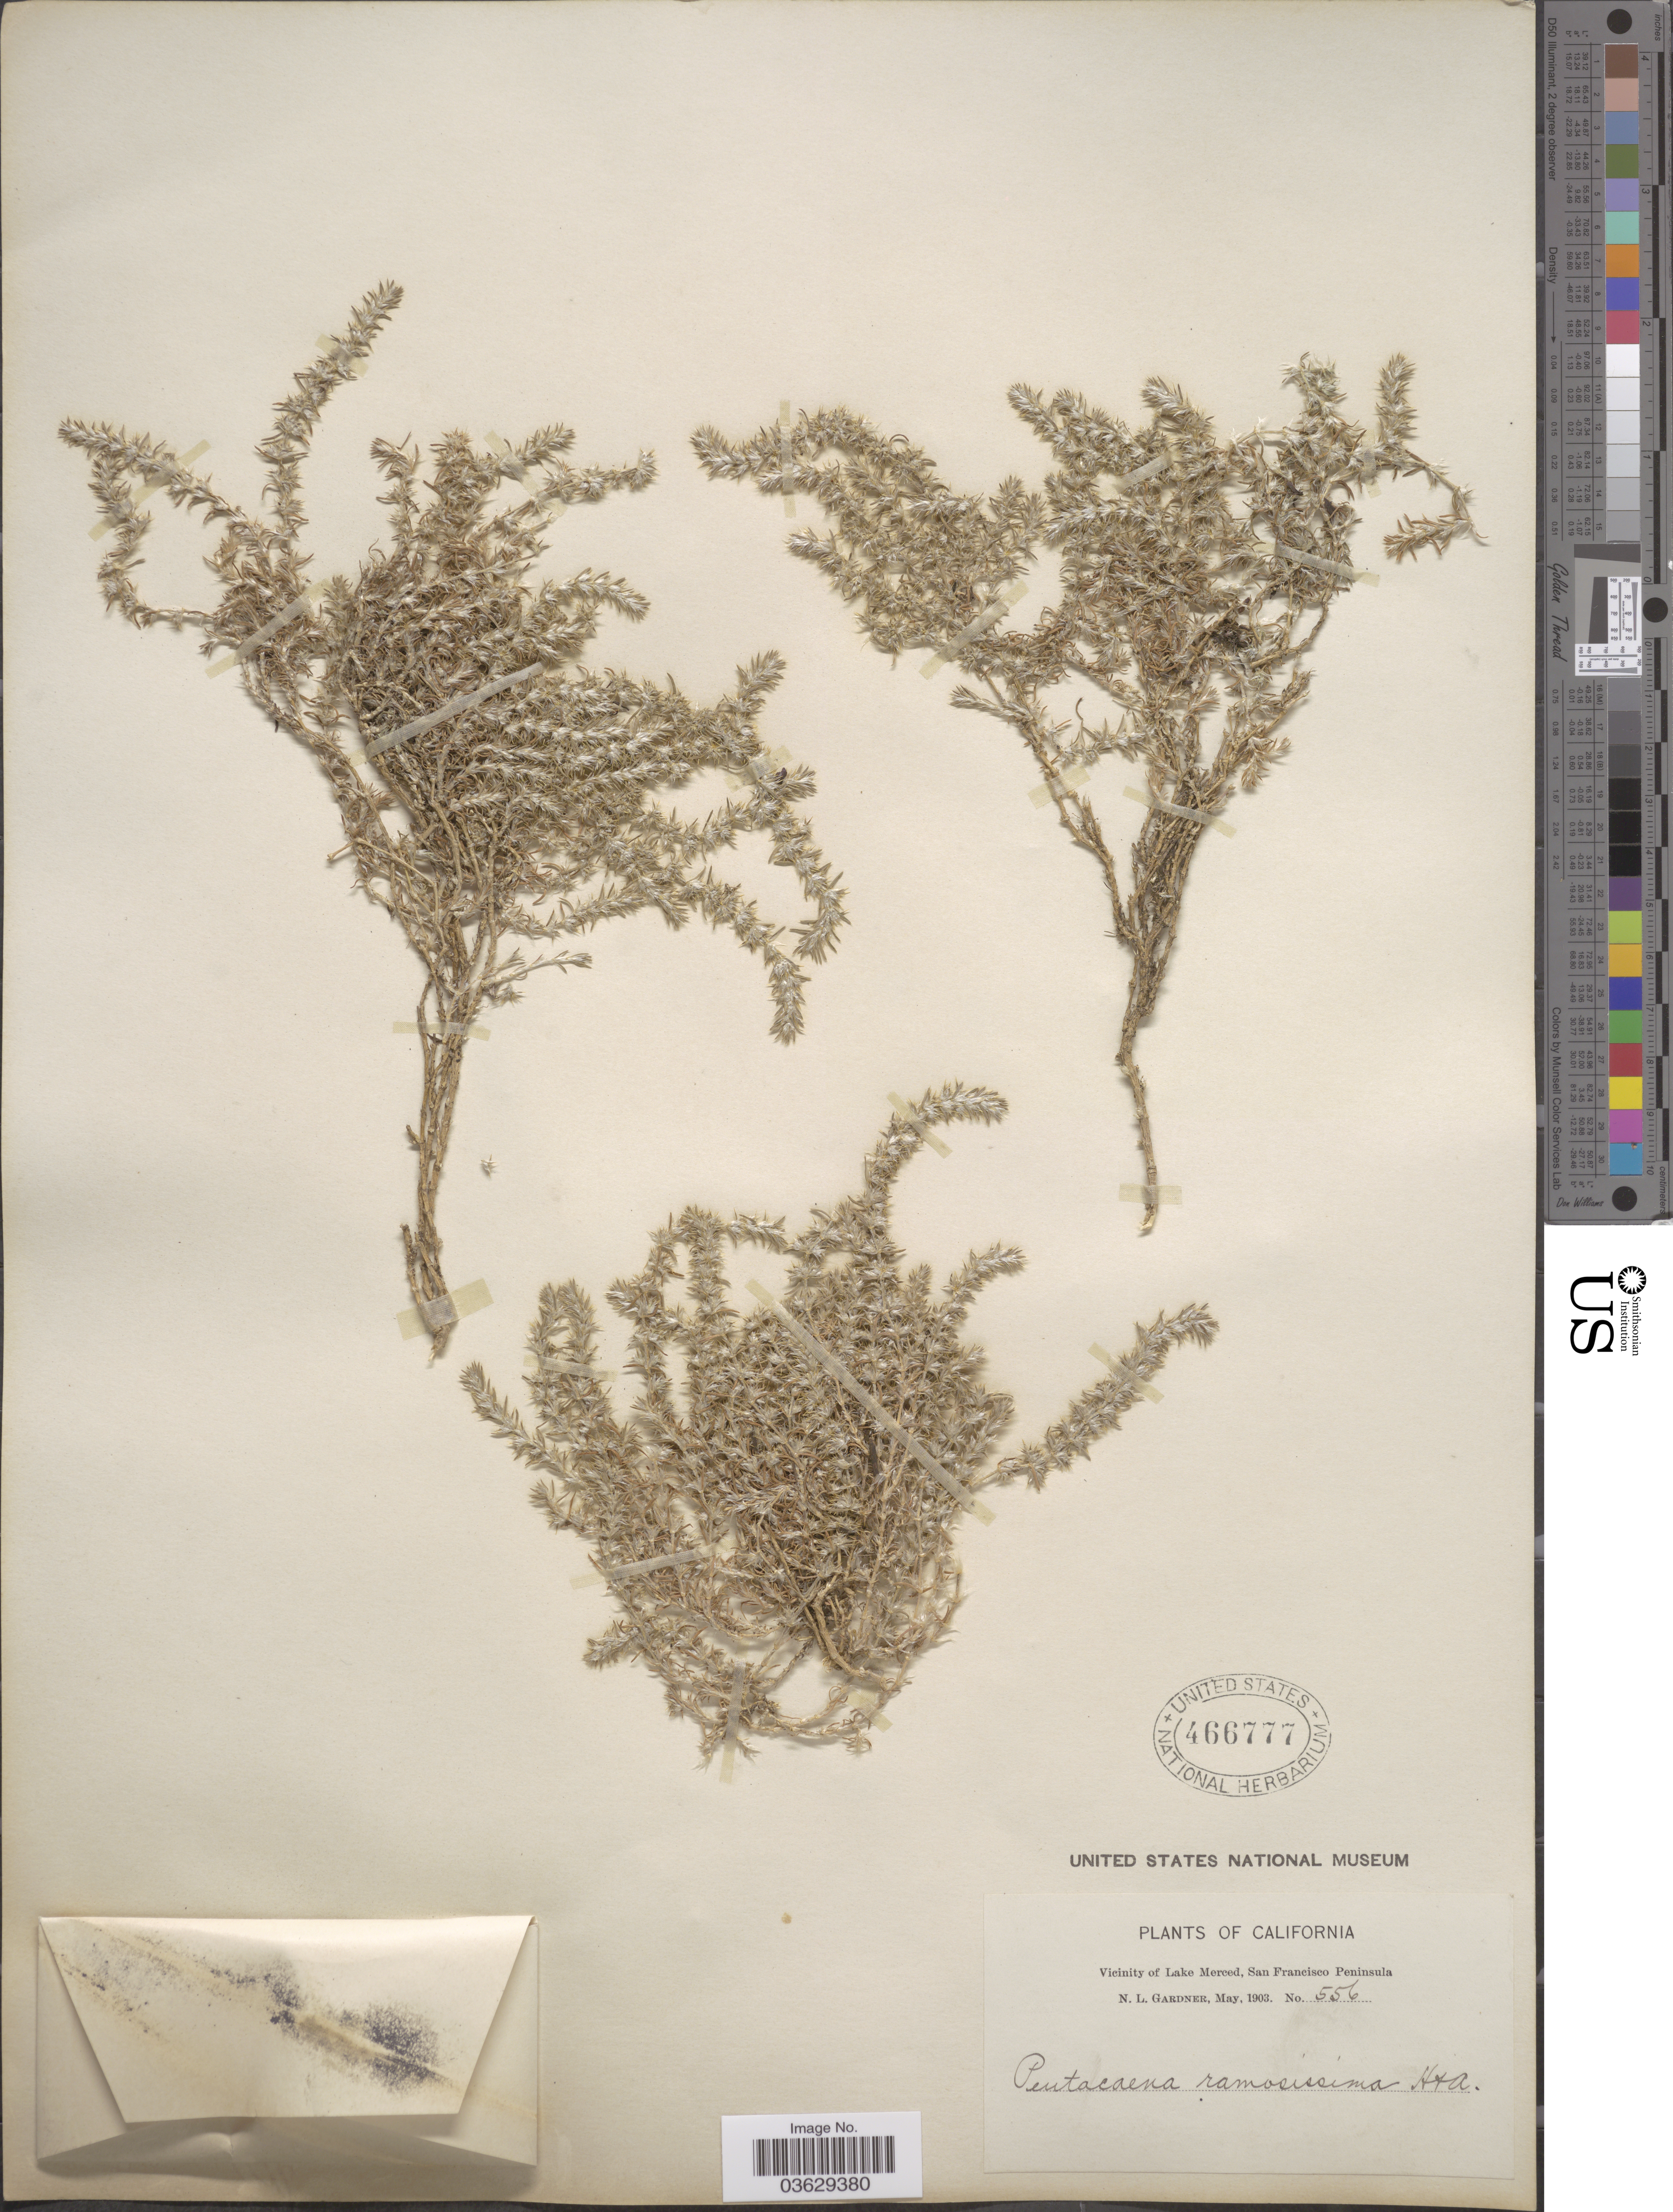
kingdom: Plantae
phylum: Tracheophyta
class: Magnoliopsida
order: Caryophyllales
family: Caryophyllaceae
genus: Cardionema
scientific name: Cardionema ramosissimum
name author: (Weinm.) A. Nelson & J.F. Macbr.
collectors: N. Gardner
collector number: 556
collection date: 1903-05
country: United States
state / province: California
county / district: San Francisco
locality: Vicinity of Lake Merced, San Francisco Peninsula.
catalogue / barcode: US 466777